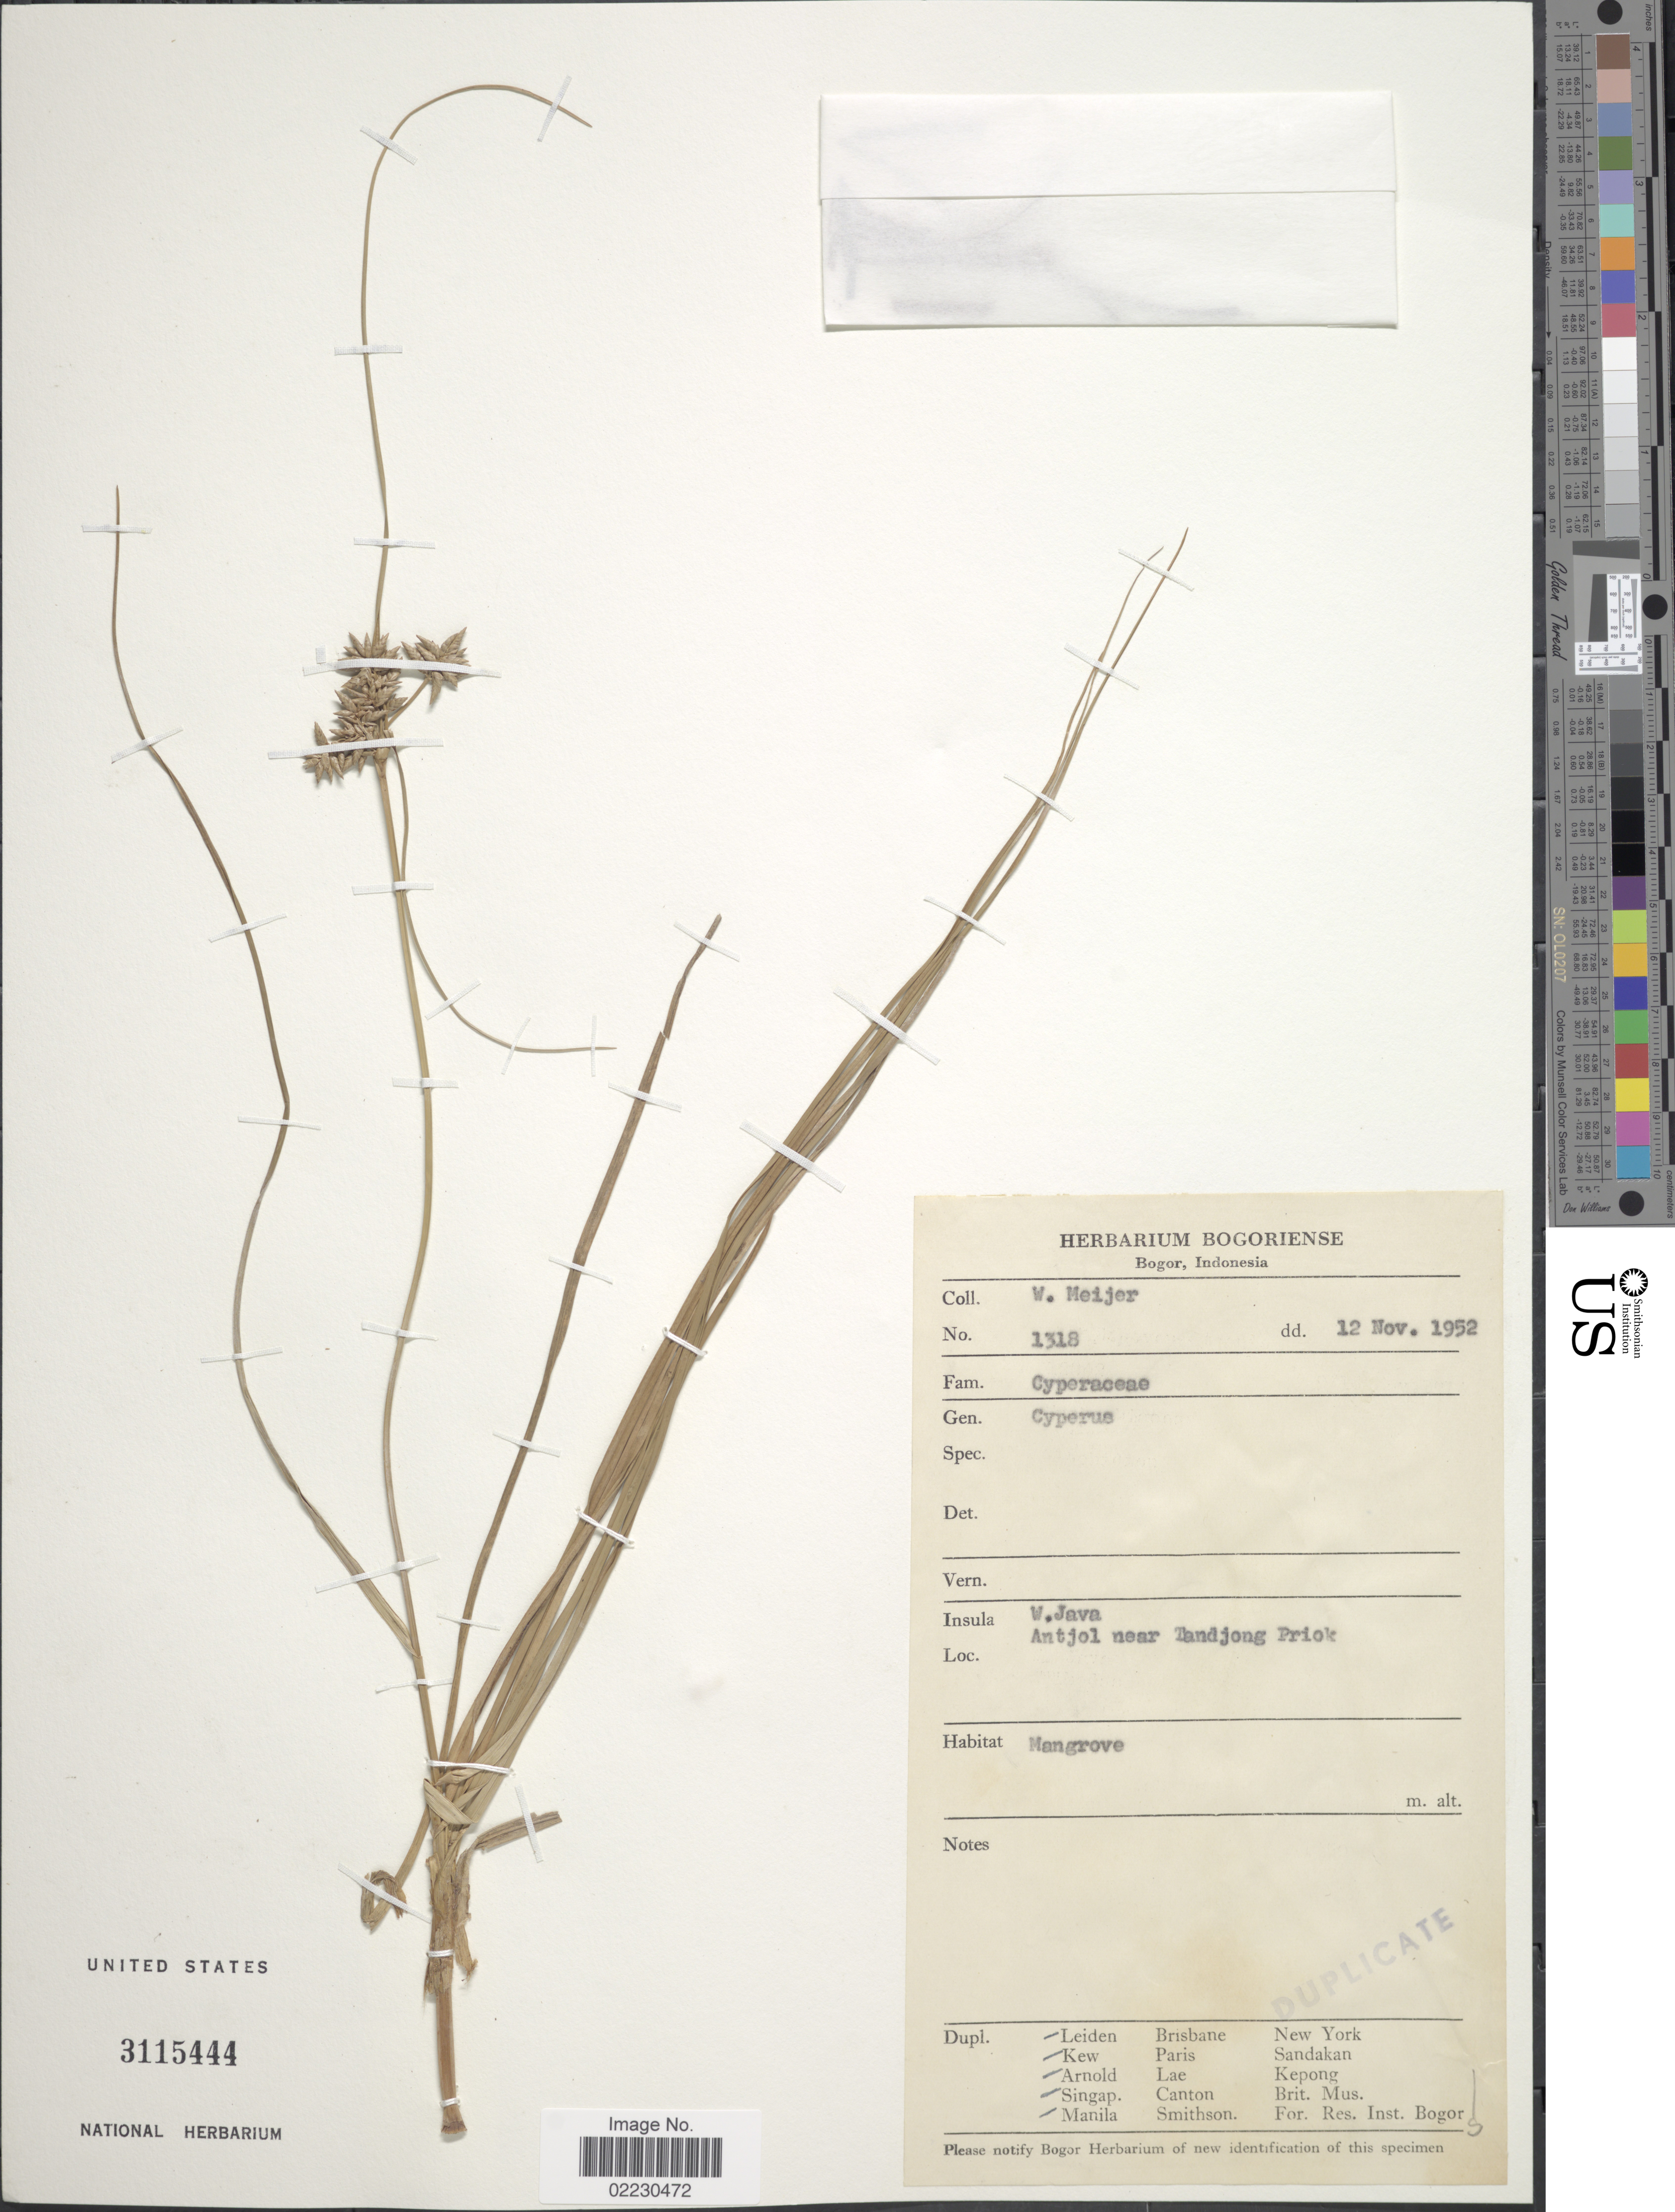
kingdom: Plantae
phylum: Tracheophyta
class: Liliopsida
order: Poales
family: Cyperaceae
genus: Cyperus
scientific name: Cyperus stoloniferus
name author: Retz.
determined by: Kern, J. H.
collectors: W. Meijer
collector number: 1318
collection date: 1952-11-12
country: Indonesia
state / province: Java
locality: W. Java, Antjol near Tandjong Priok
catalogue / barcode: US 3115444